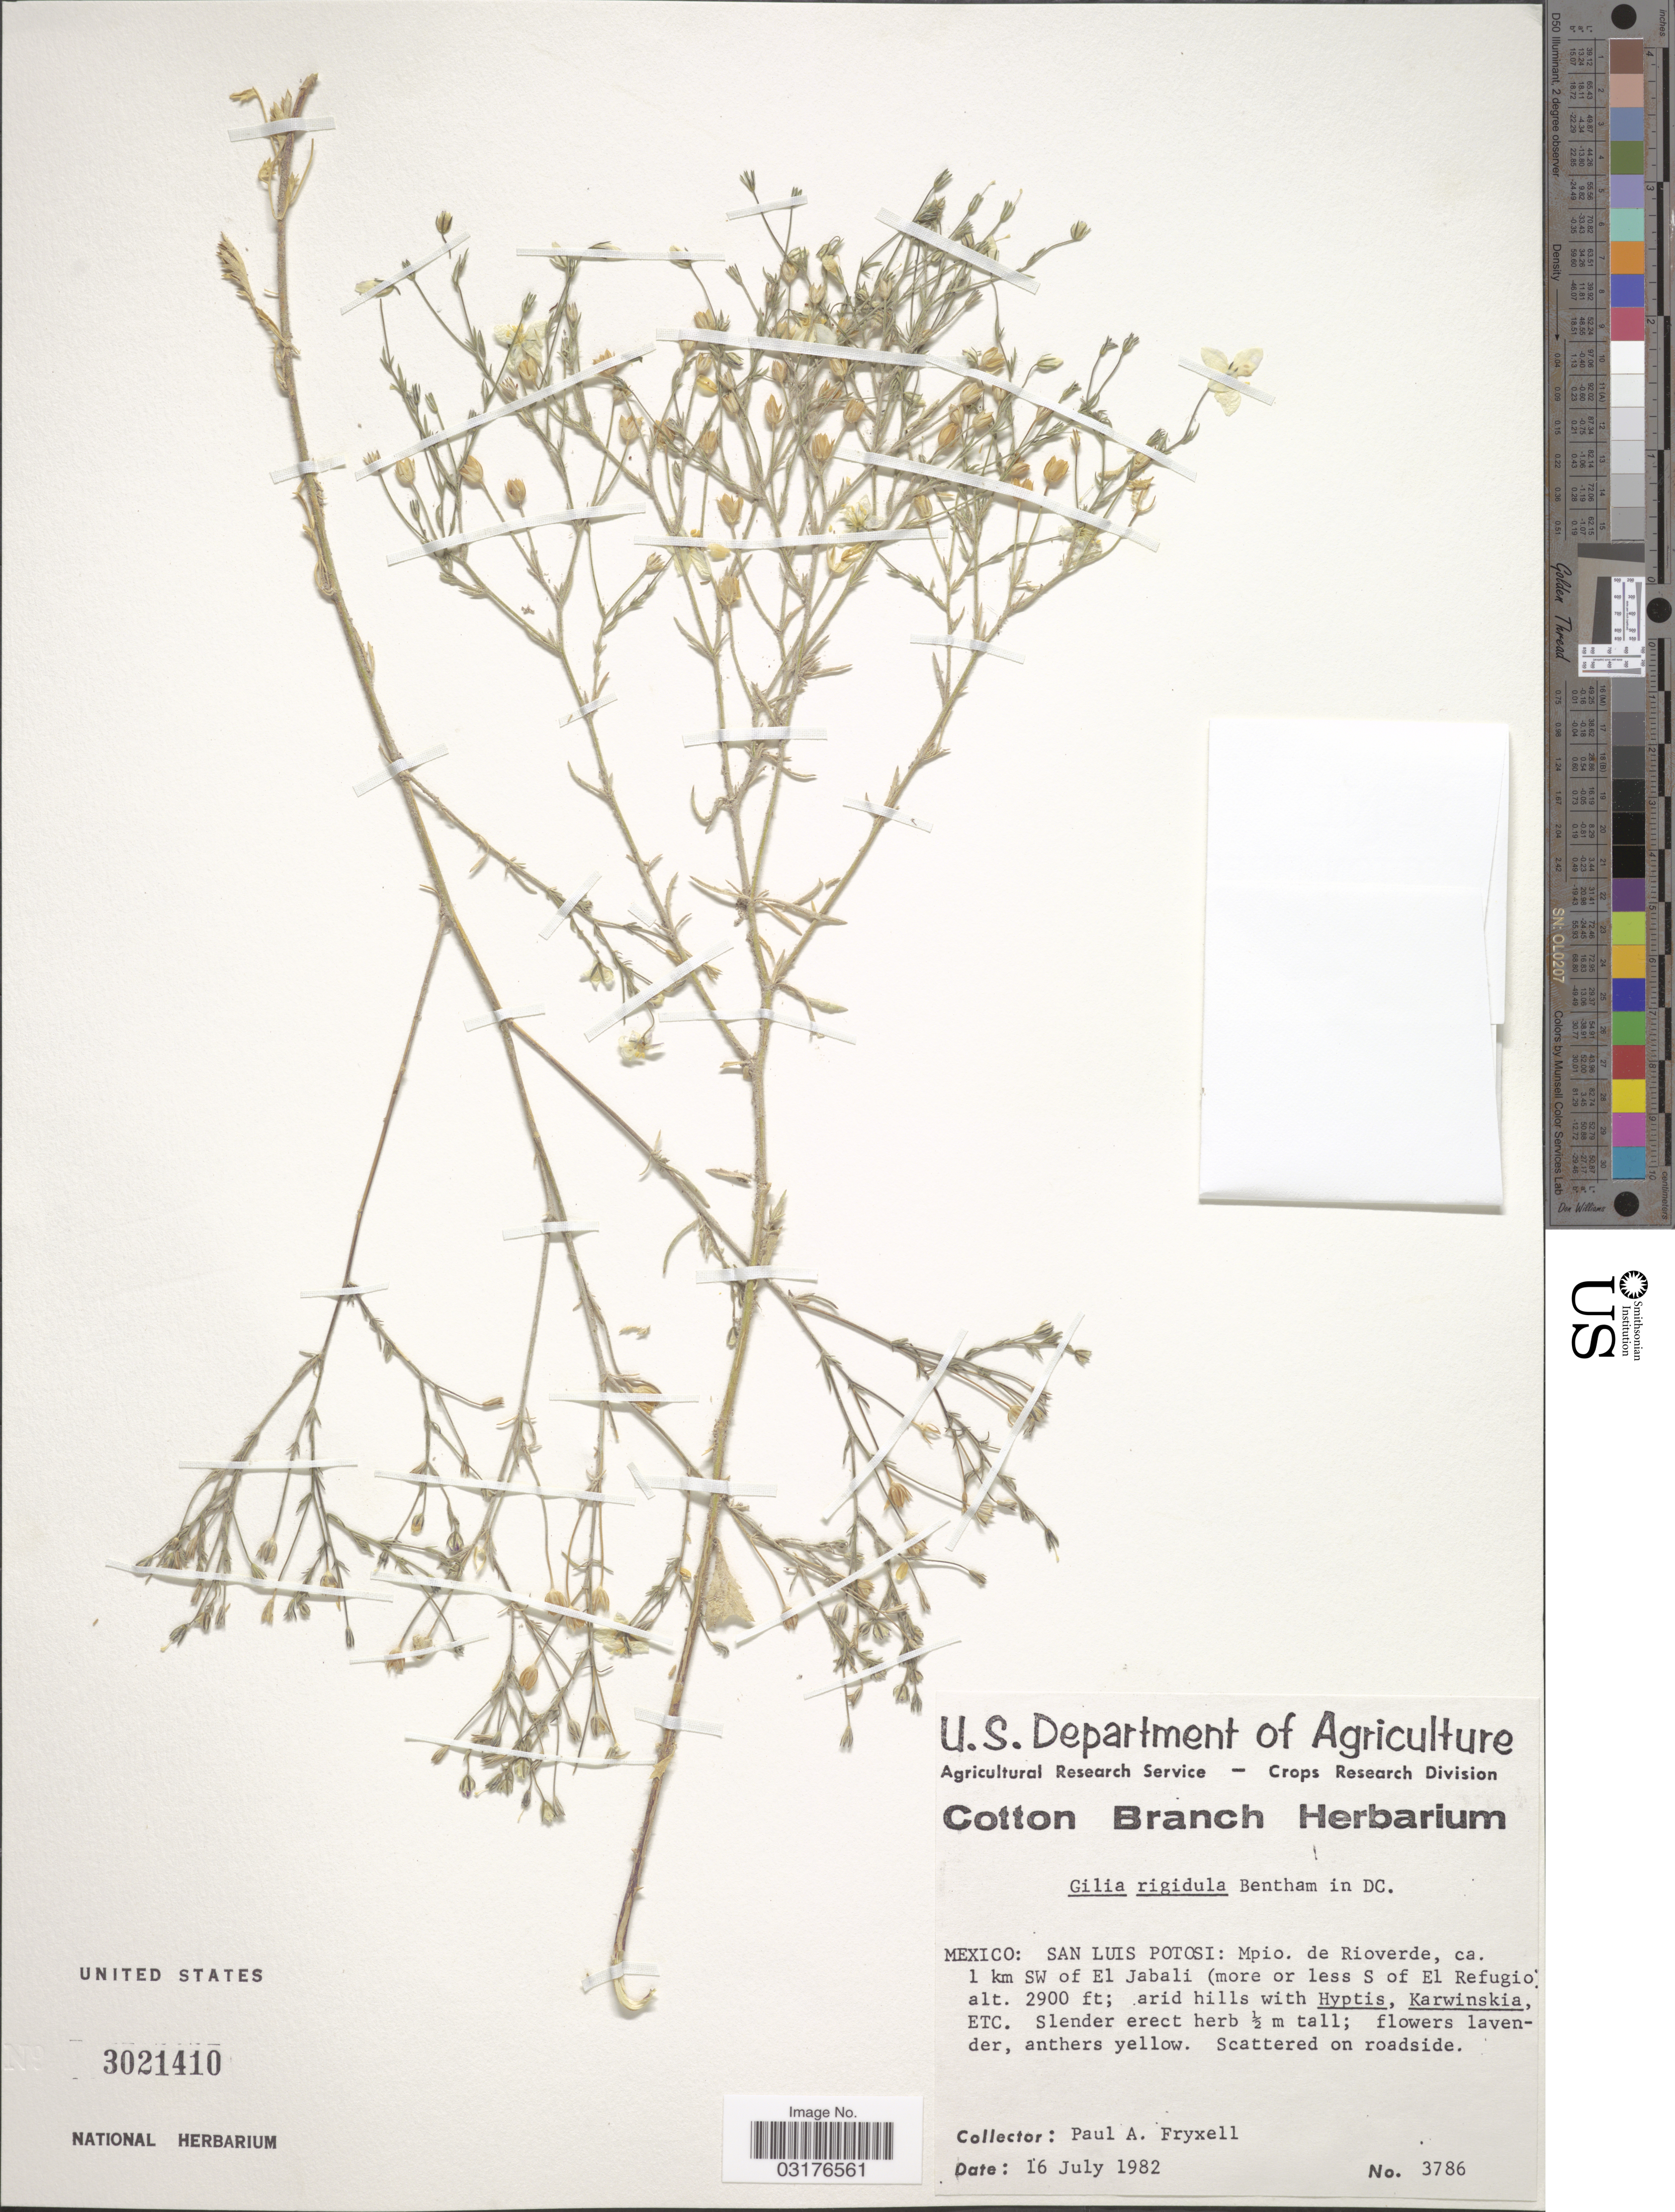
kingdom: Plantae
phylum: Tracheophyta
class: Magnoliopsida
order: Ericales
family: Polemoniaceae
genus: Giliastrum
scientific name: Giliastrum incisum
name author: (Benth.) J.M. Porter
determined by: Strong, Mark T., (BOT), Smithsonian Institution - National Museum of Natural History (UNITED STATES)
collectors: P. A. Fryxell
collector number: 3786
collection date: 1982-07-16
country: Mexico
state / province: San Luis Potosí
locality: Mpio. de Rioverde, ca. 1 km SW of El Jabali (more or less S of El Refugio).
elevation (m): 884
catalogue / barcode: US 3021410